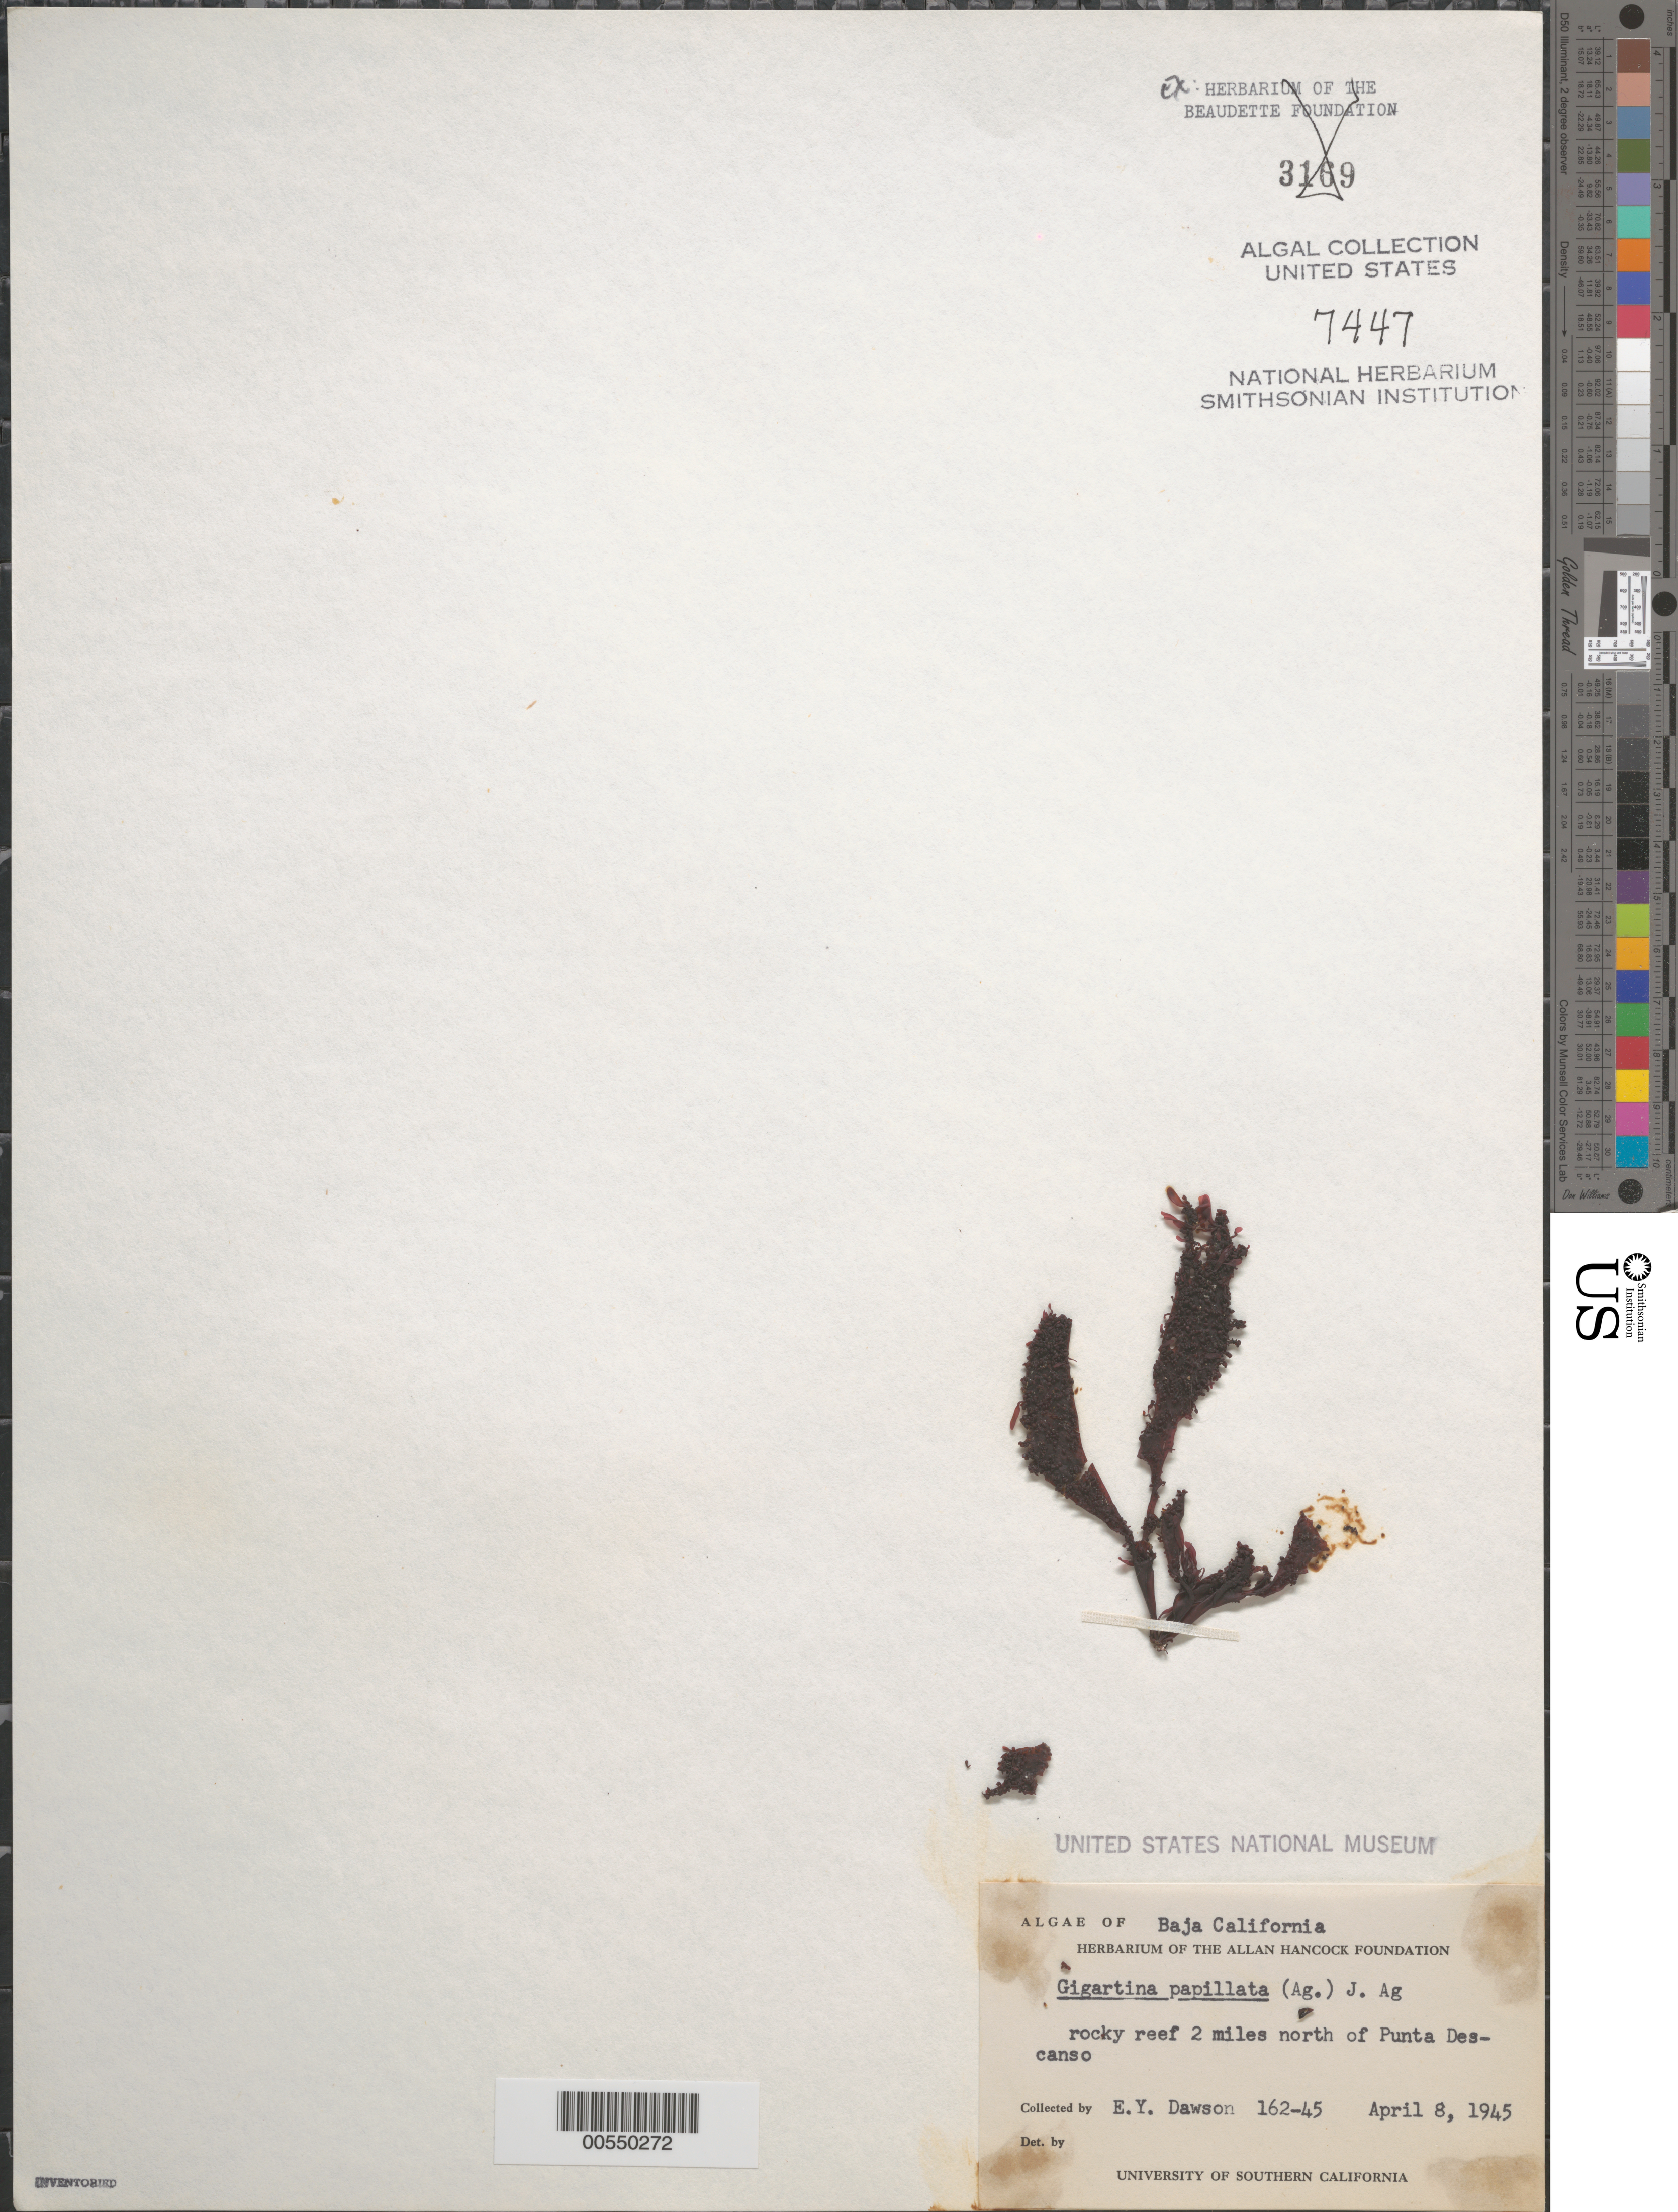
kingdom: Plantae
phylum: Rhodophyta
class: Florideophyceae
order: Gigartinales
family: Phyllophoraceae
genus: Mastocarpus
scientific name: Mastocarpus papillatus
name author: (C. Agardh) Kütz.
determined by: Algae name updating Project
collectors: E. Y. Dawson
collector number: EYD 162-45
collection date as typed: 08 Apr 1945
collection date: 1945-04-08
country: Mexico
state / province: Baja California Norte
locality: Reef 2 miles north of Punta Descanso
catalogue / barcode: US 7447